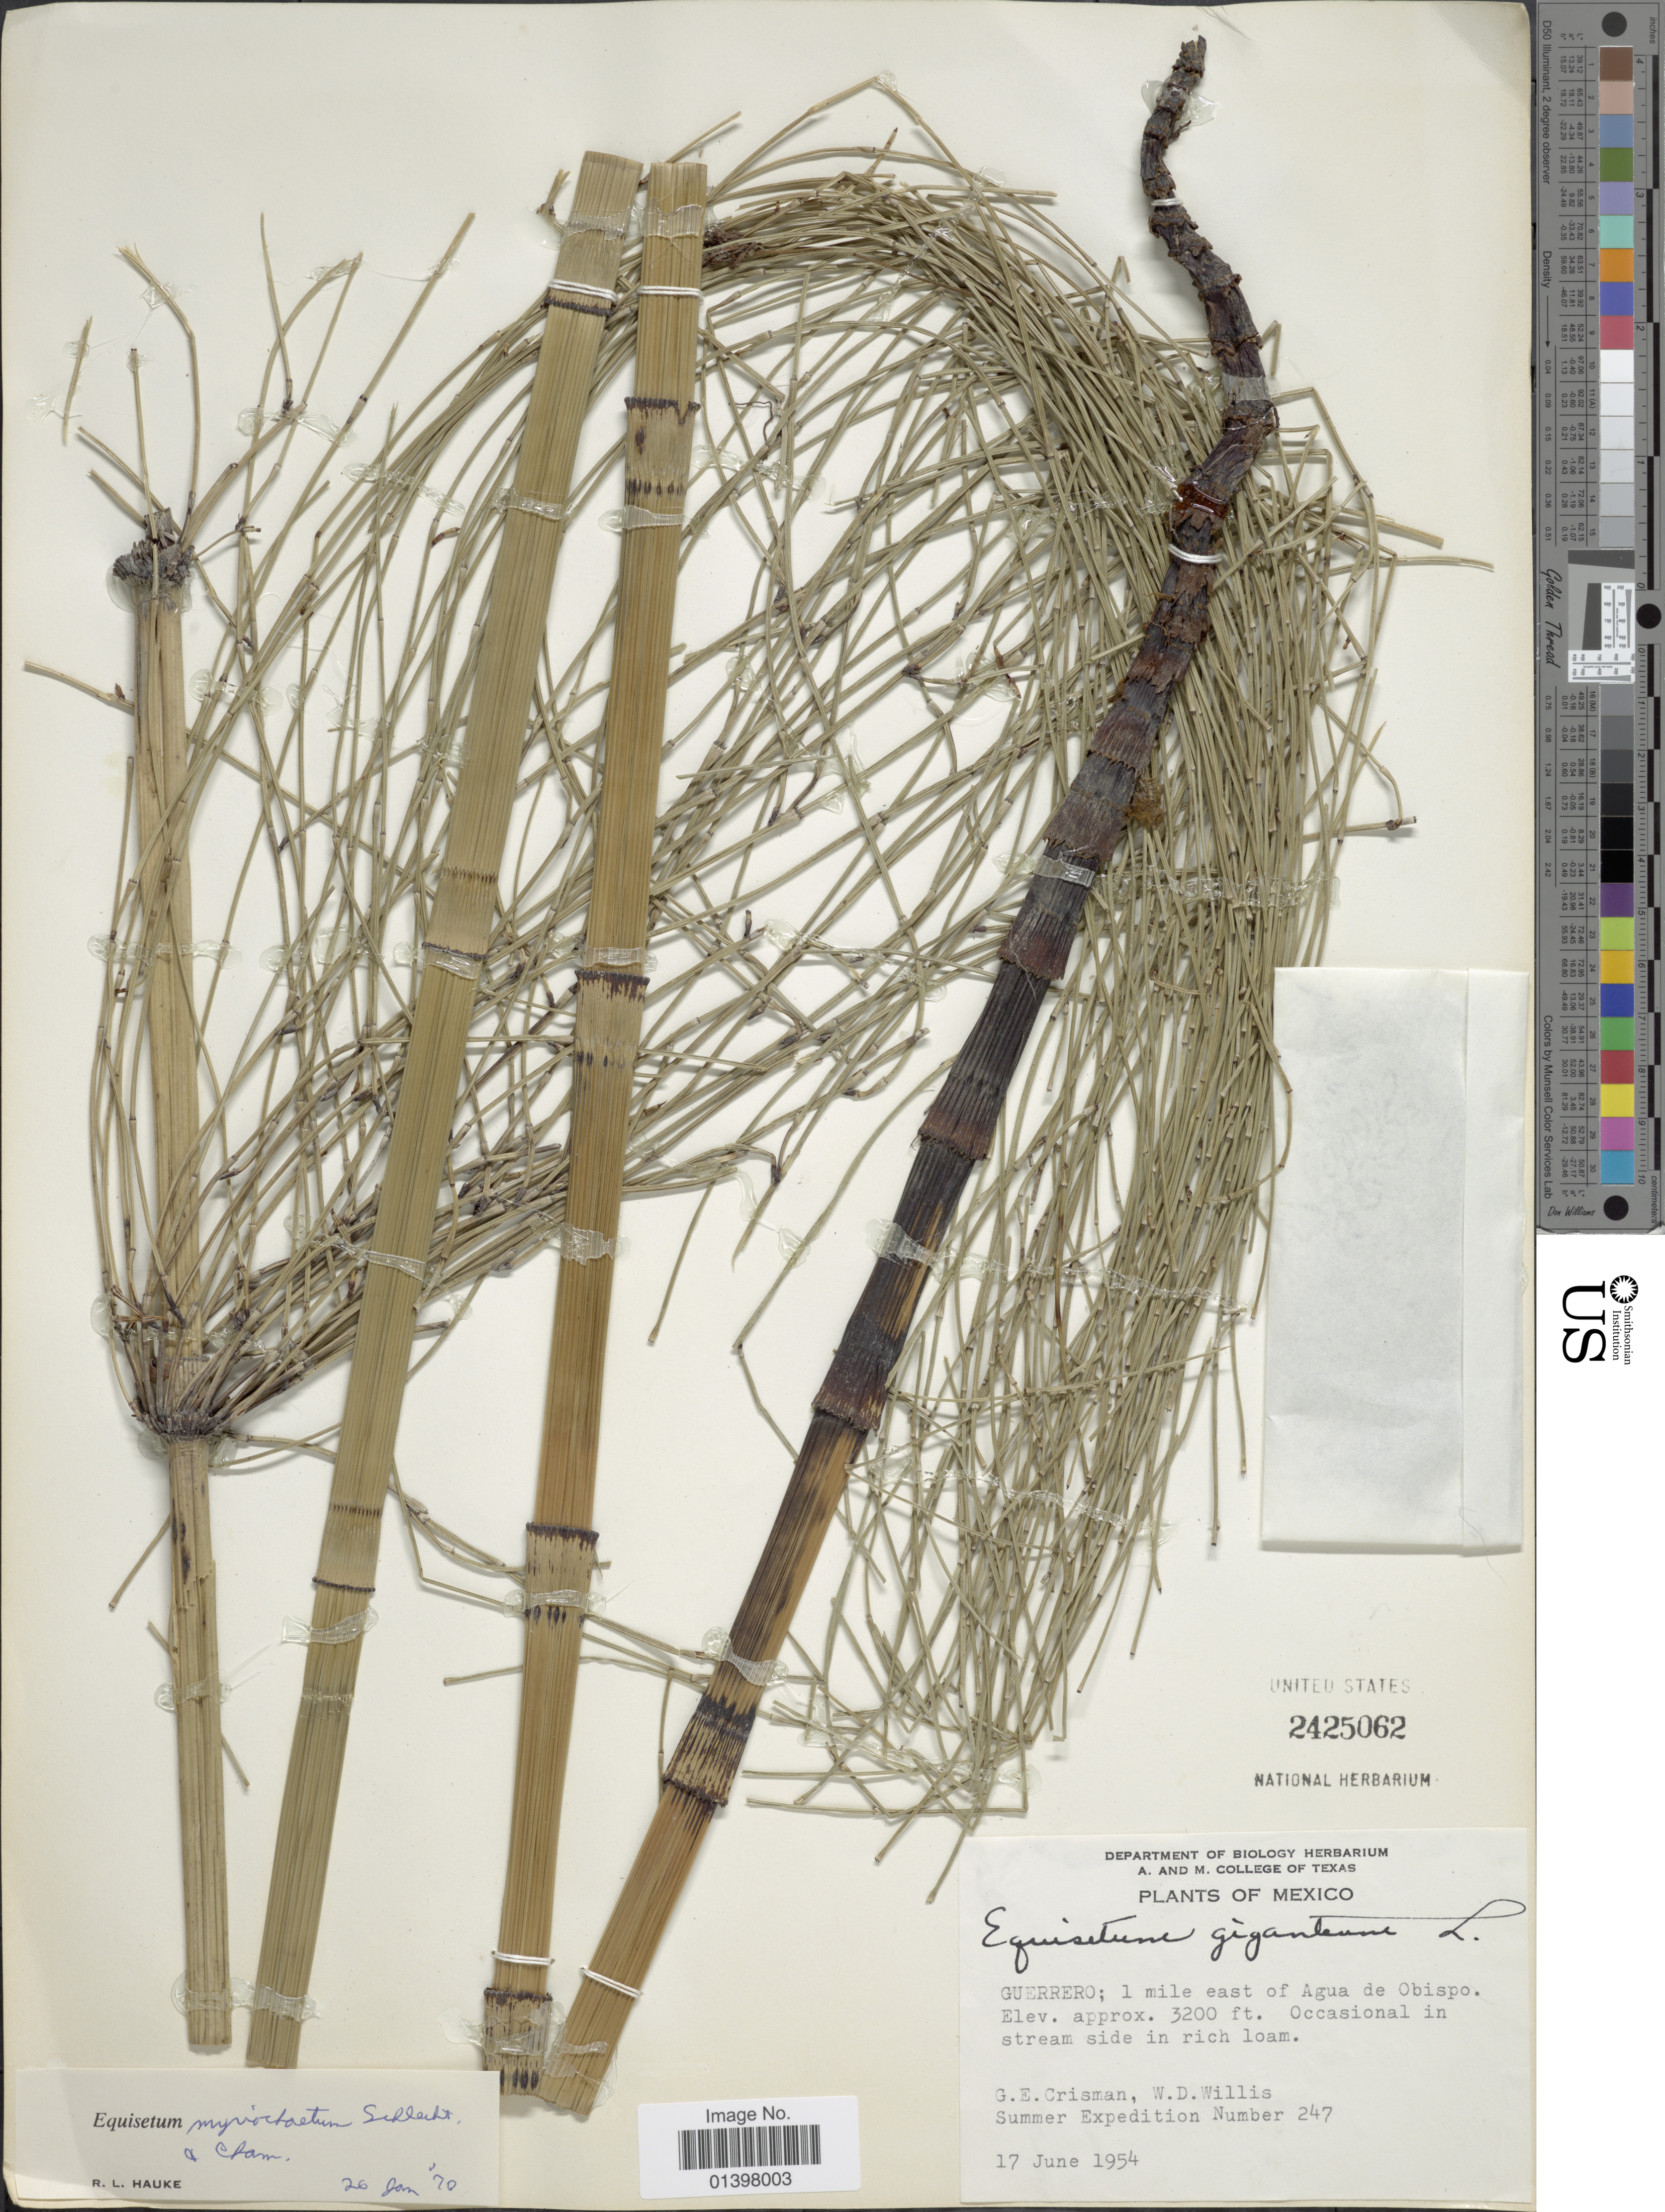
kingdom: Plantae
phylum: Tracheophyta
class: Polypodiopsida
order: Equisetales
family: Equisetaceae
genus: Equisetum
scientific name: Equisetum myriochaetum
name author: Schltdl. & Cham.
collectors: G. Crisman & W. Willis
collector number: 247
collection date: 1954-06-17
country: Mexico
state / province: Guerrero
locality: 1 mile east of Agua de Obispo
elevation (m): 975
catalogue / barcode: US 2425062